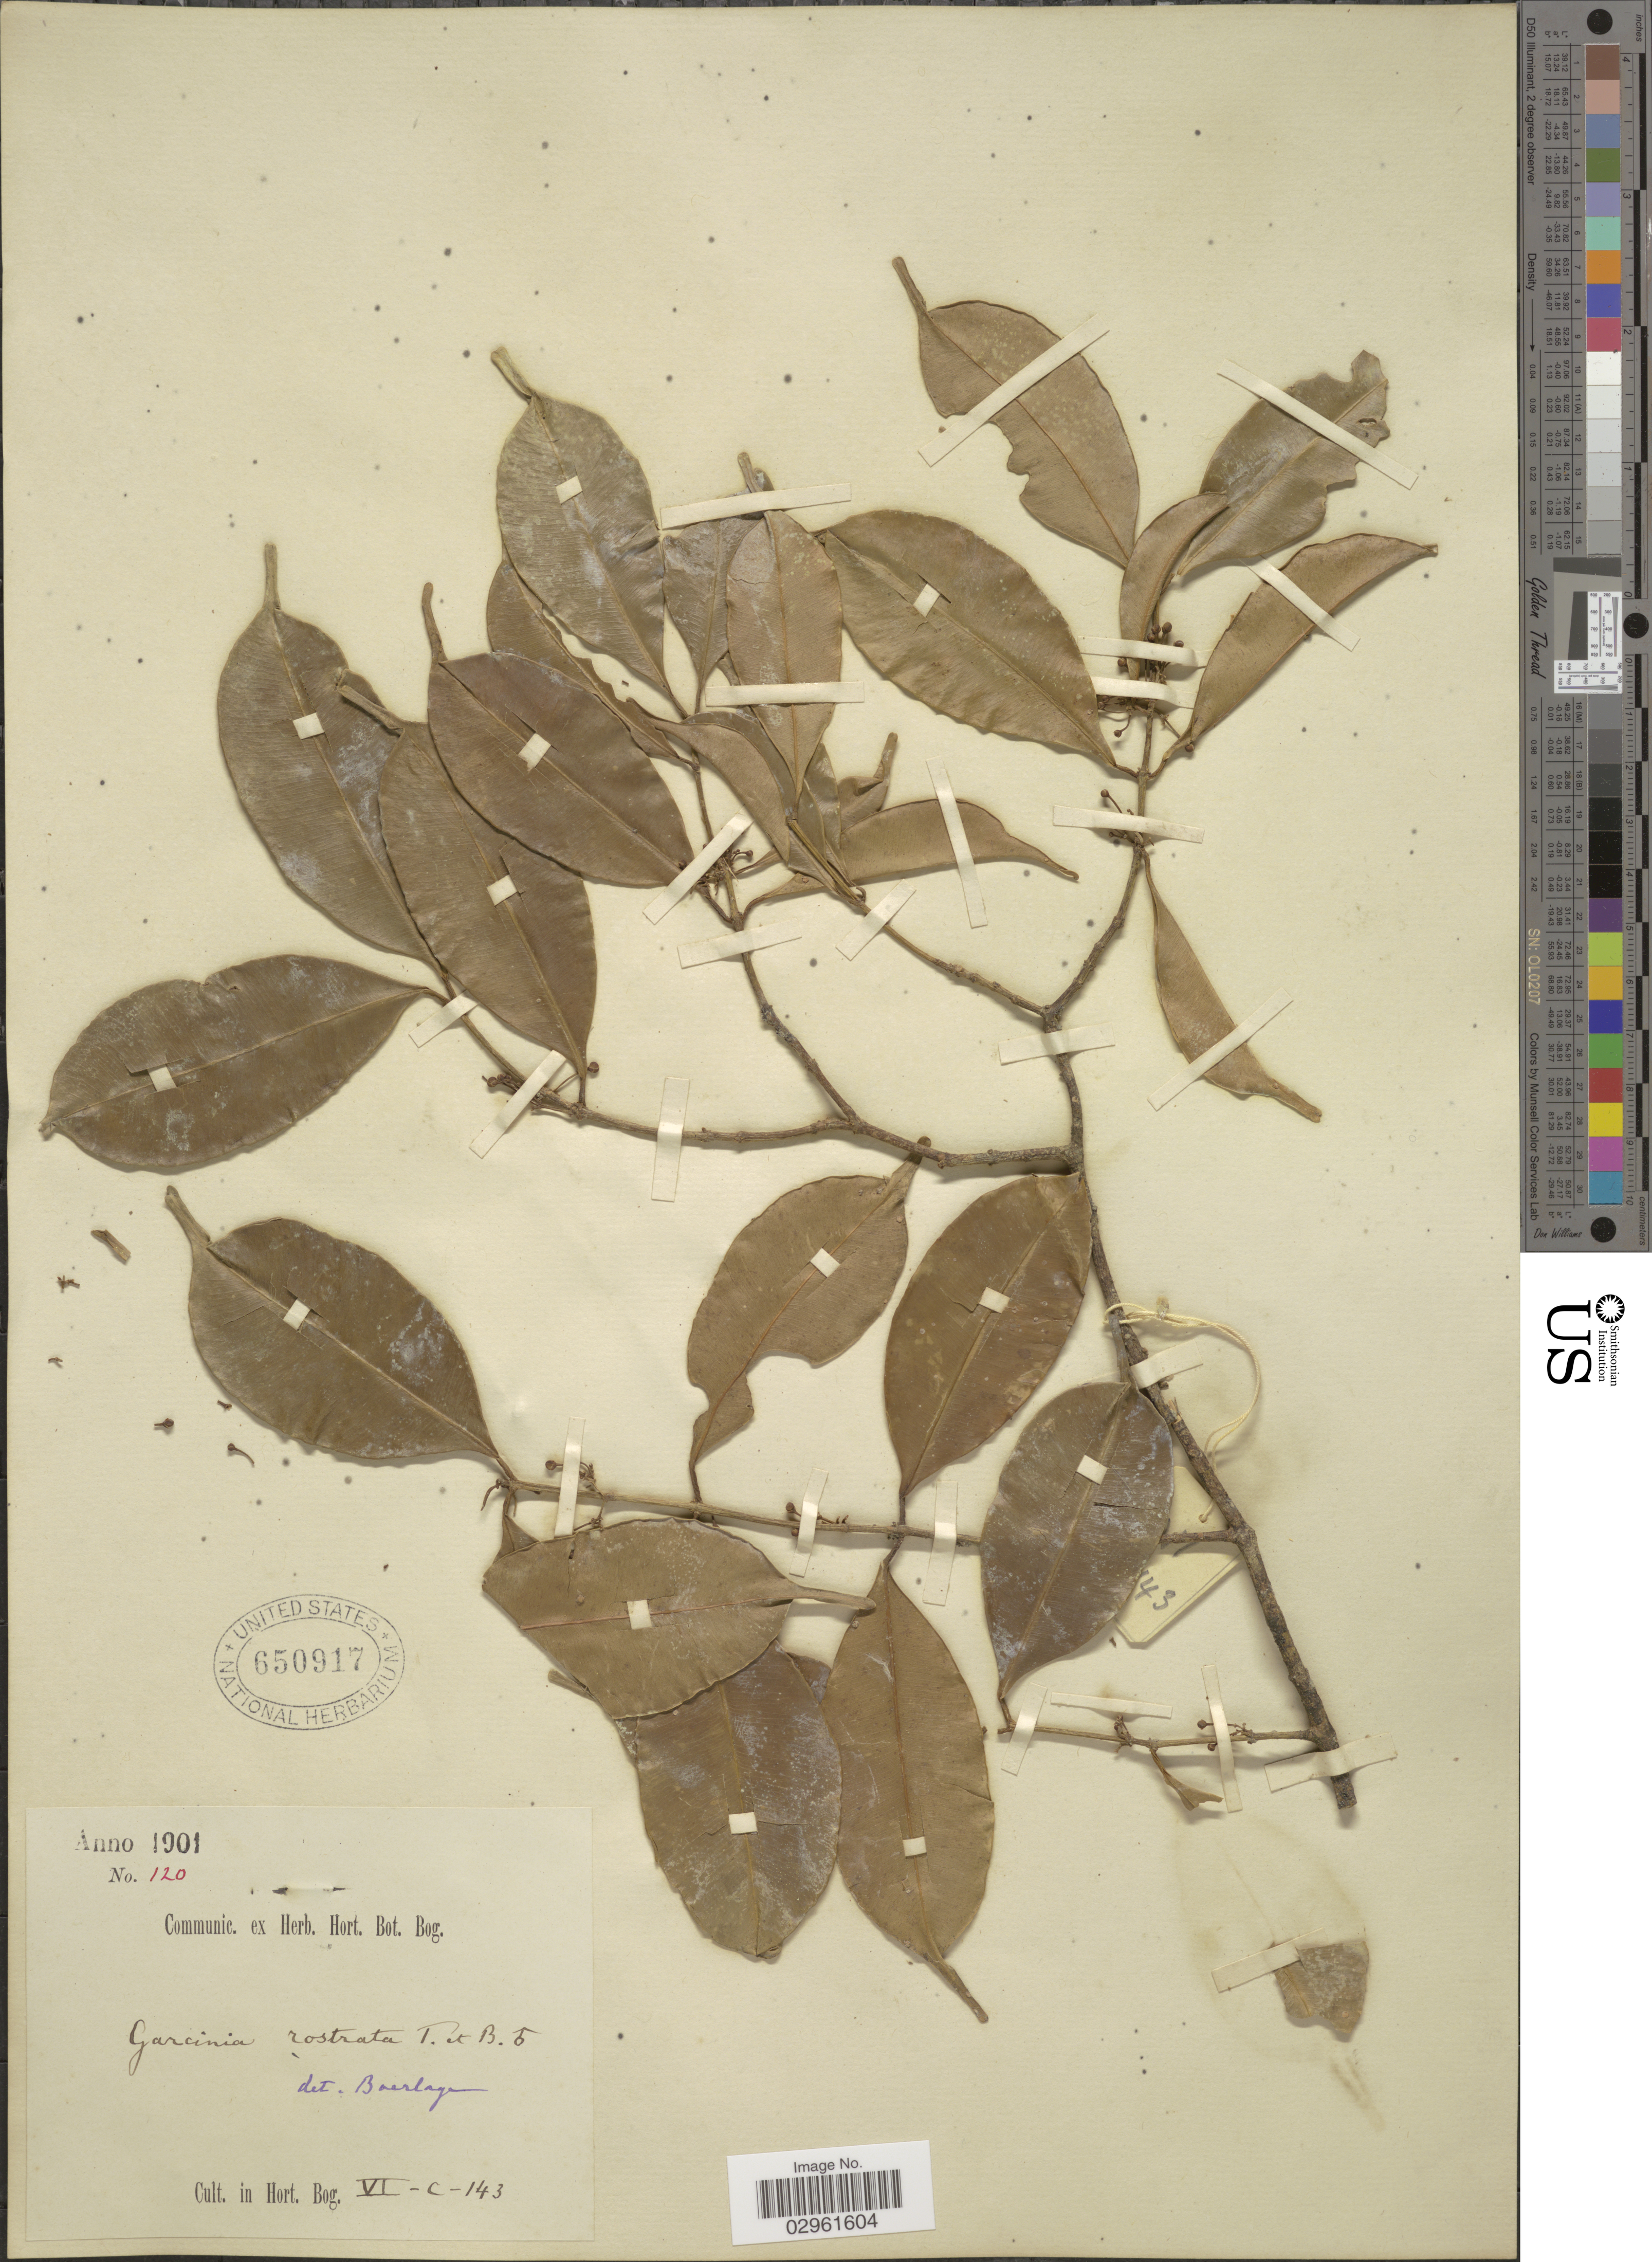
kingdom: Plantae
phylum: Tracheophyta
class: Magnoliopsida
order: Malpighiales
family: Clusiaceae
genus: Garcinia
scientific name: Garcinia rostrata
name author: (Hassk.) Miq.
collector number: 120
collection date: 1901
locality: In Hort. Bog. VI-c-143 [unsure placement]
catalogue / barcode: US 650917